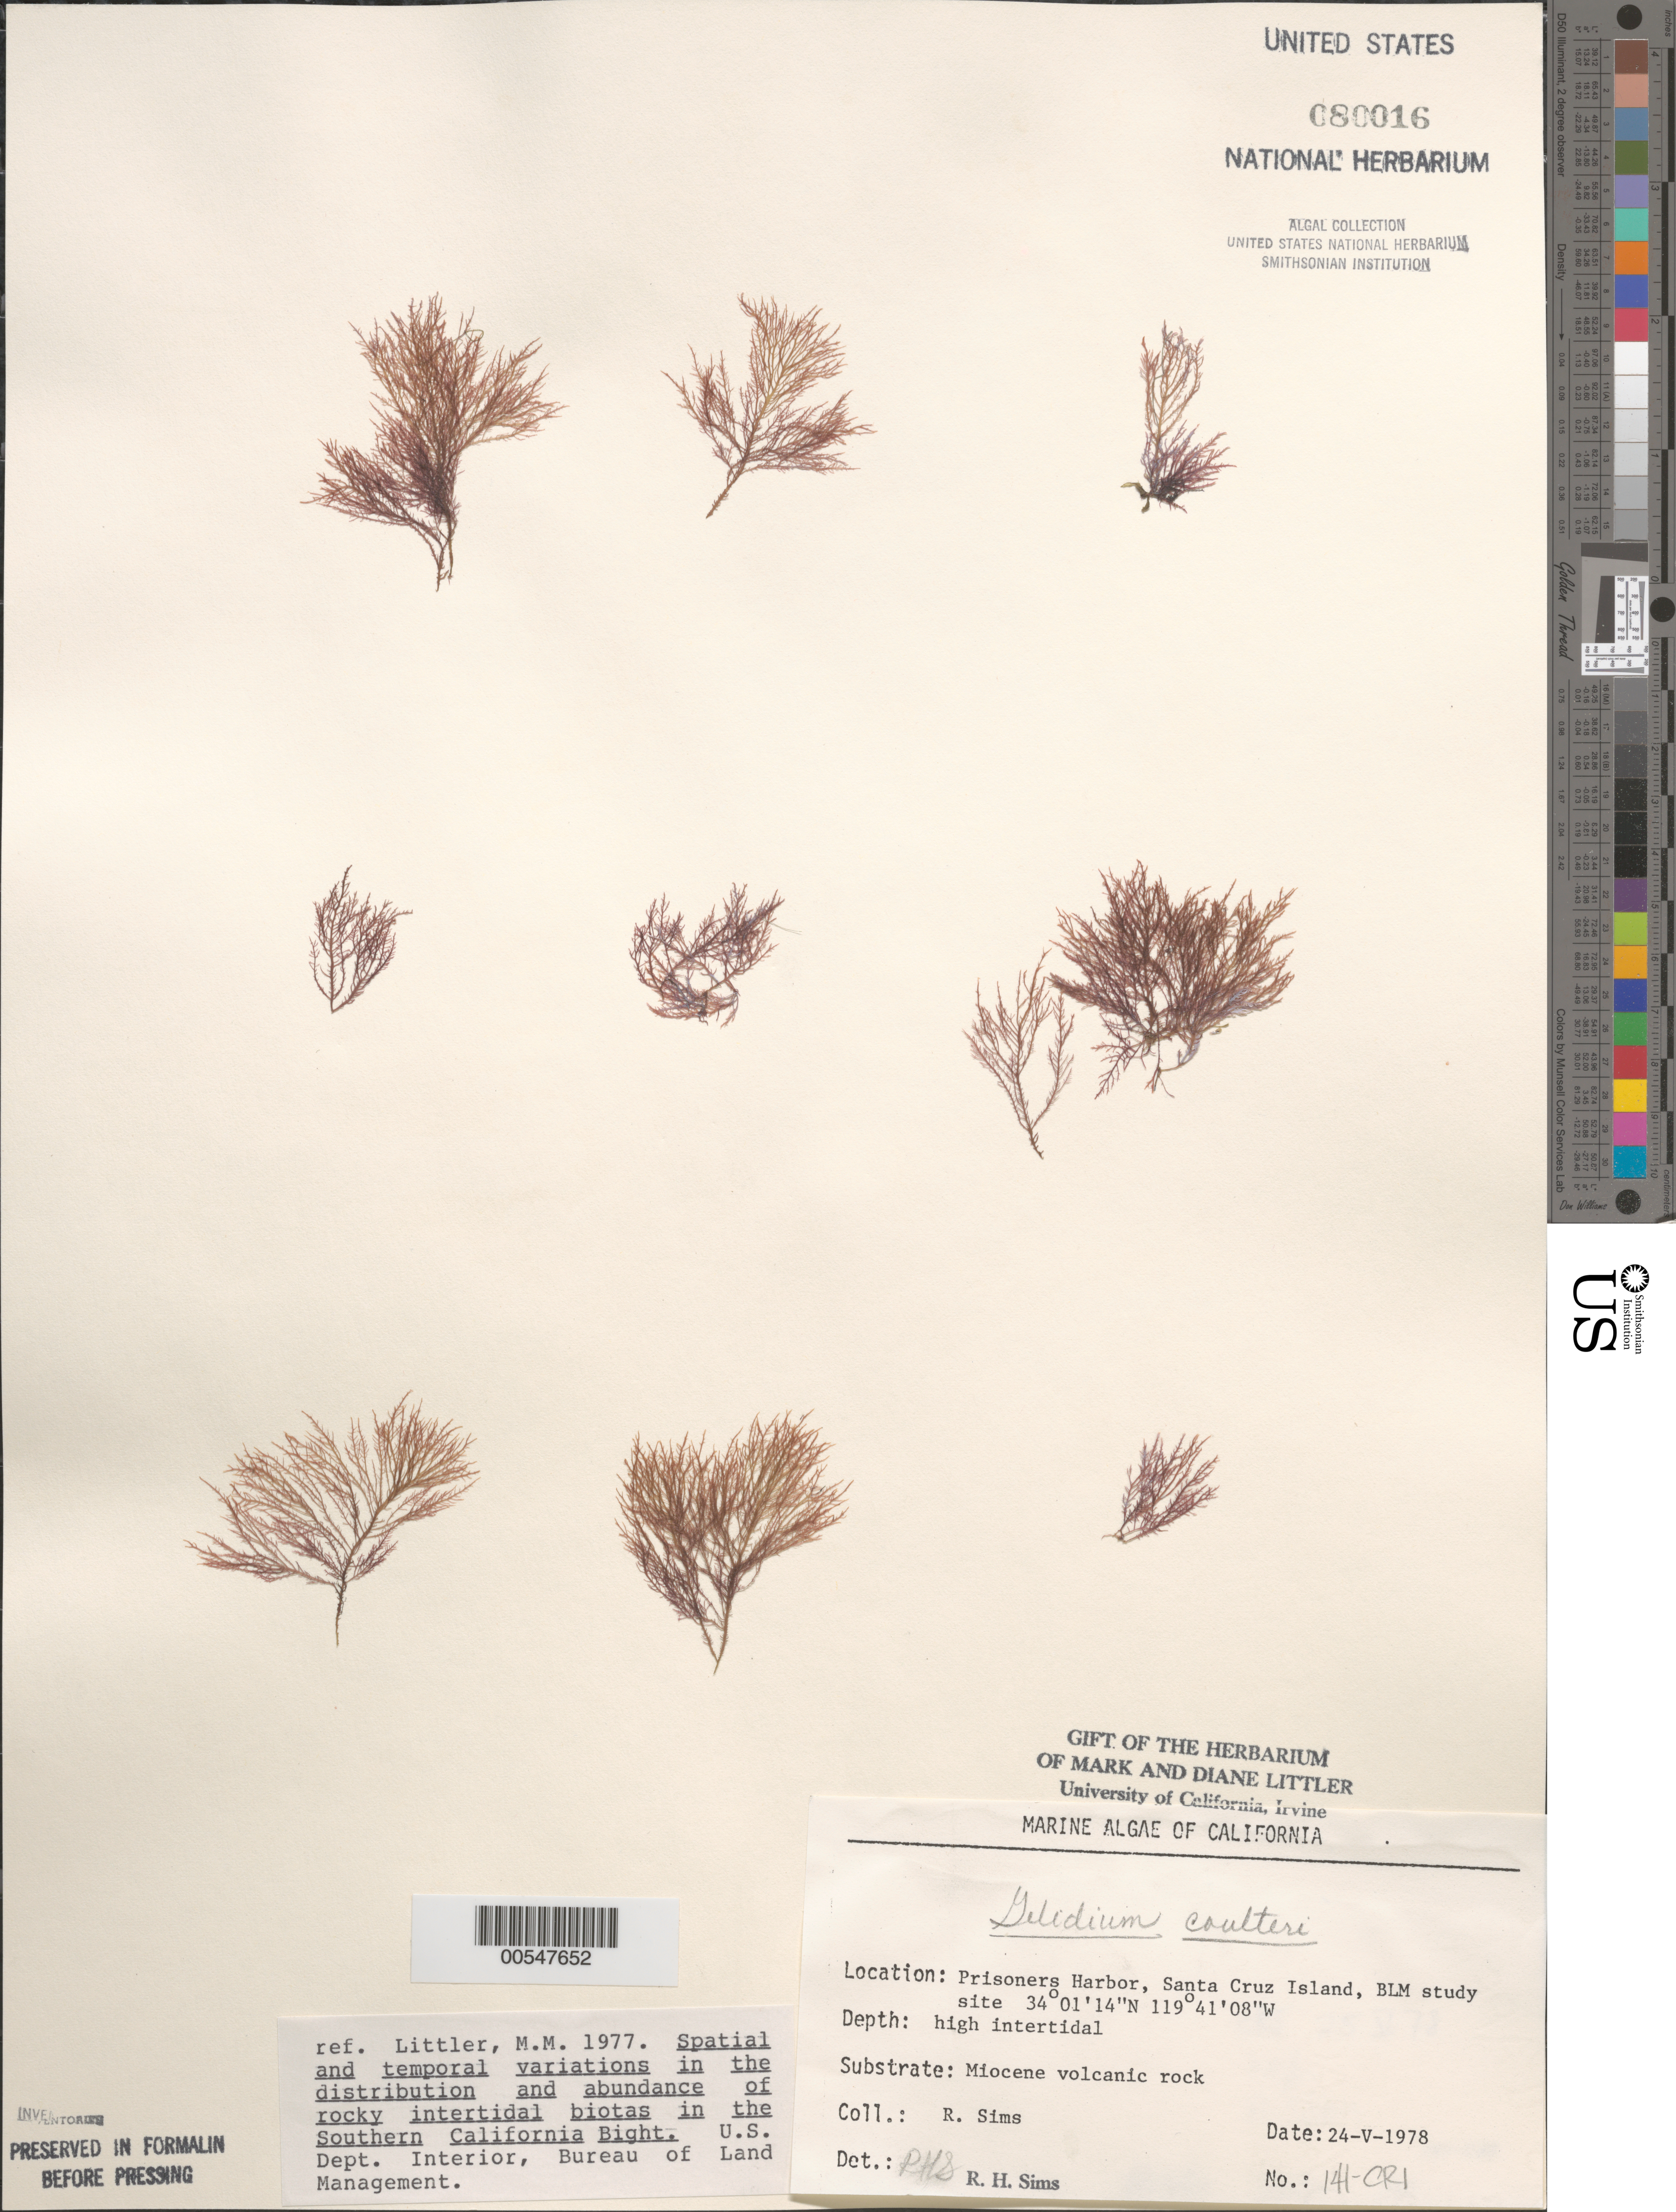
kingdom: Plantae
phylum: Rhodophyta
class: Florideophyceae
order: Gelidiales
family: Gelidiaceae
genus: Gelidium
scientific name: Gelidium coulteri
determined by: Sims, Robert H.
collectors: R. H. Sims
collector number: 141-cri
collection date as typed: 24 May 1978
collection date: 1978-05-24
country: United States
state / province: California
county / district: Santa Barbara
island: Santa Cruz Island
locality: Prisoners Harbor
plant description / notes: BLM-SOCALBIGHT Rocky Intertidal Survey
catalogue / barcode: US 80016